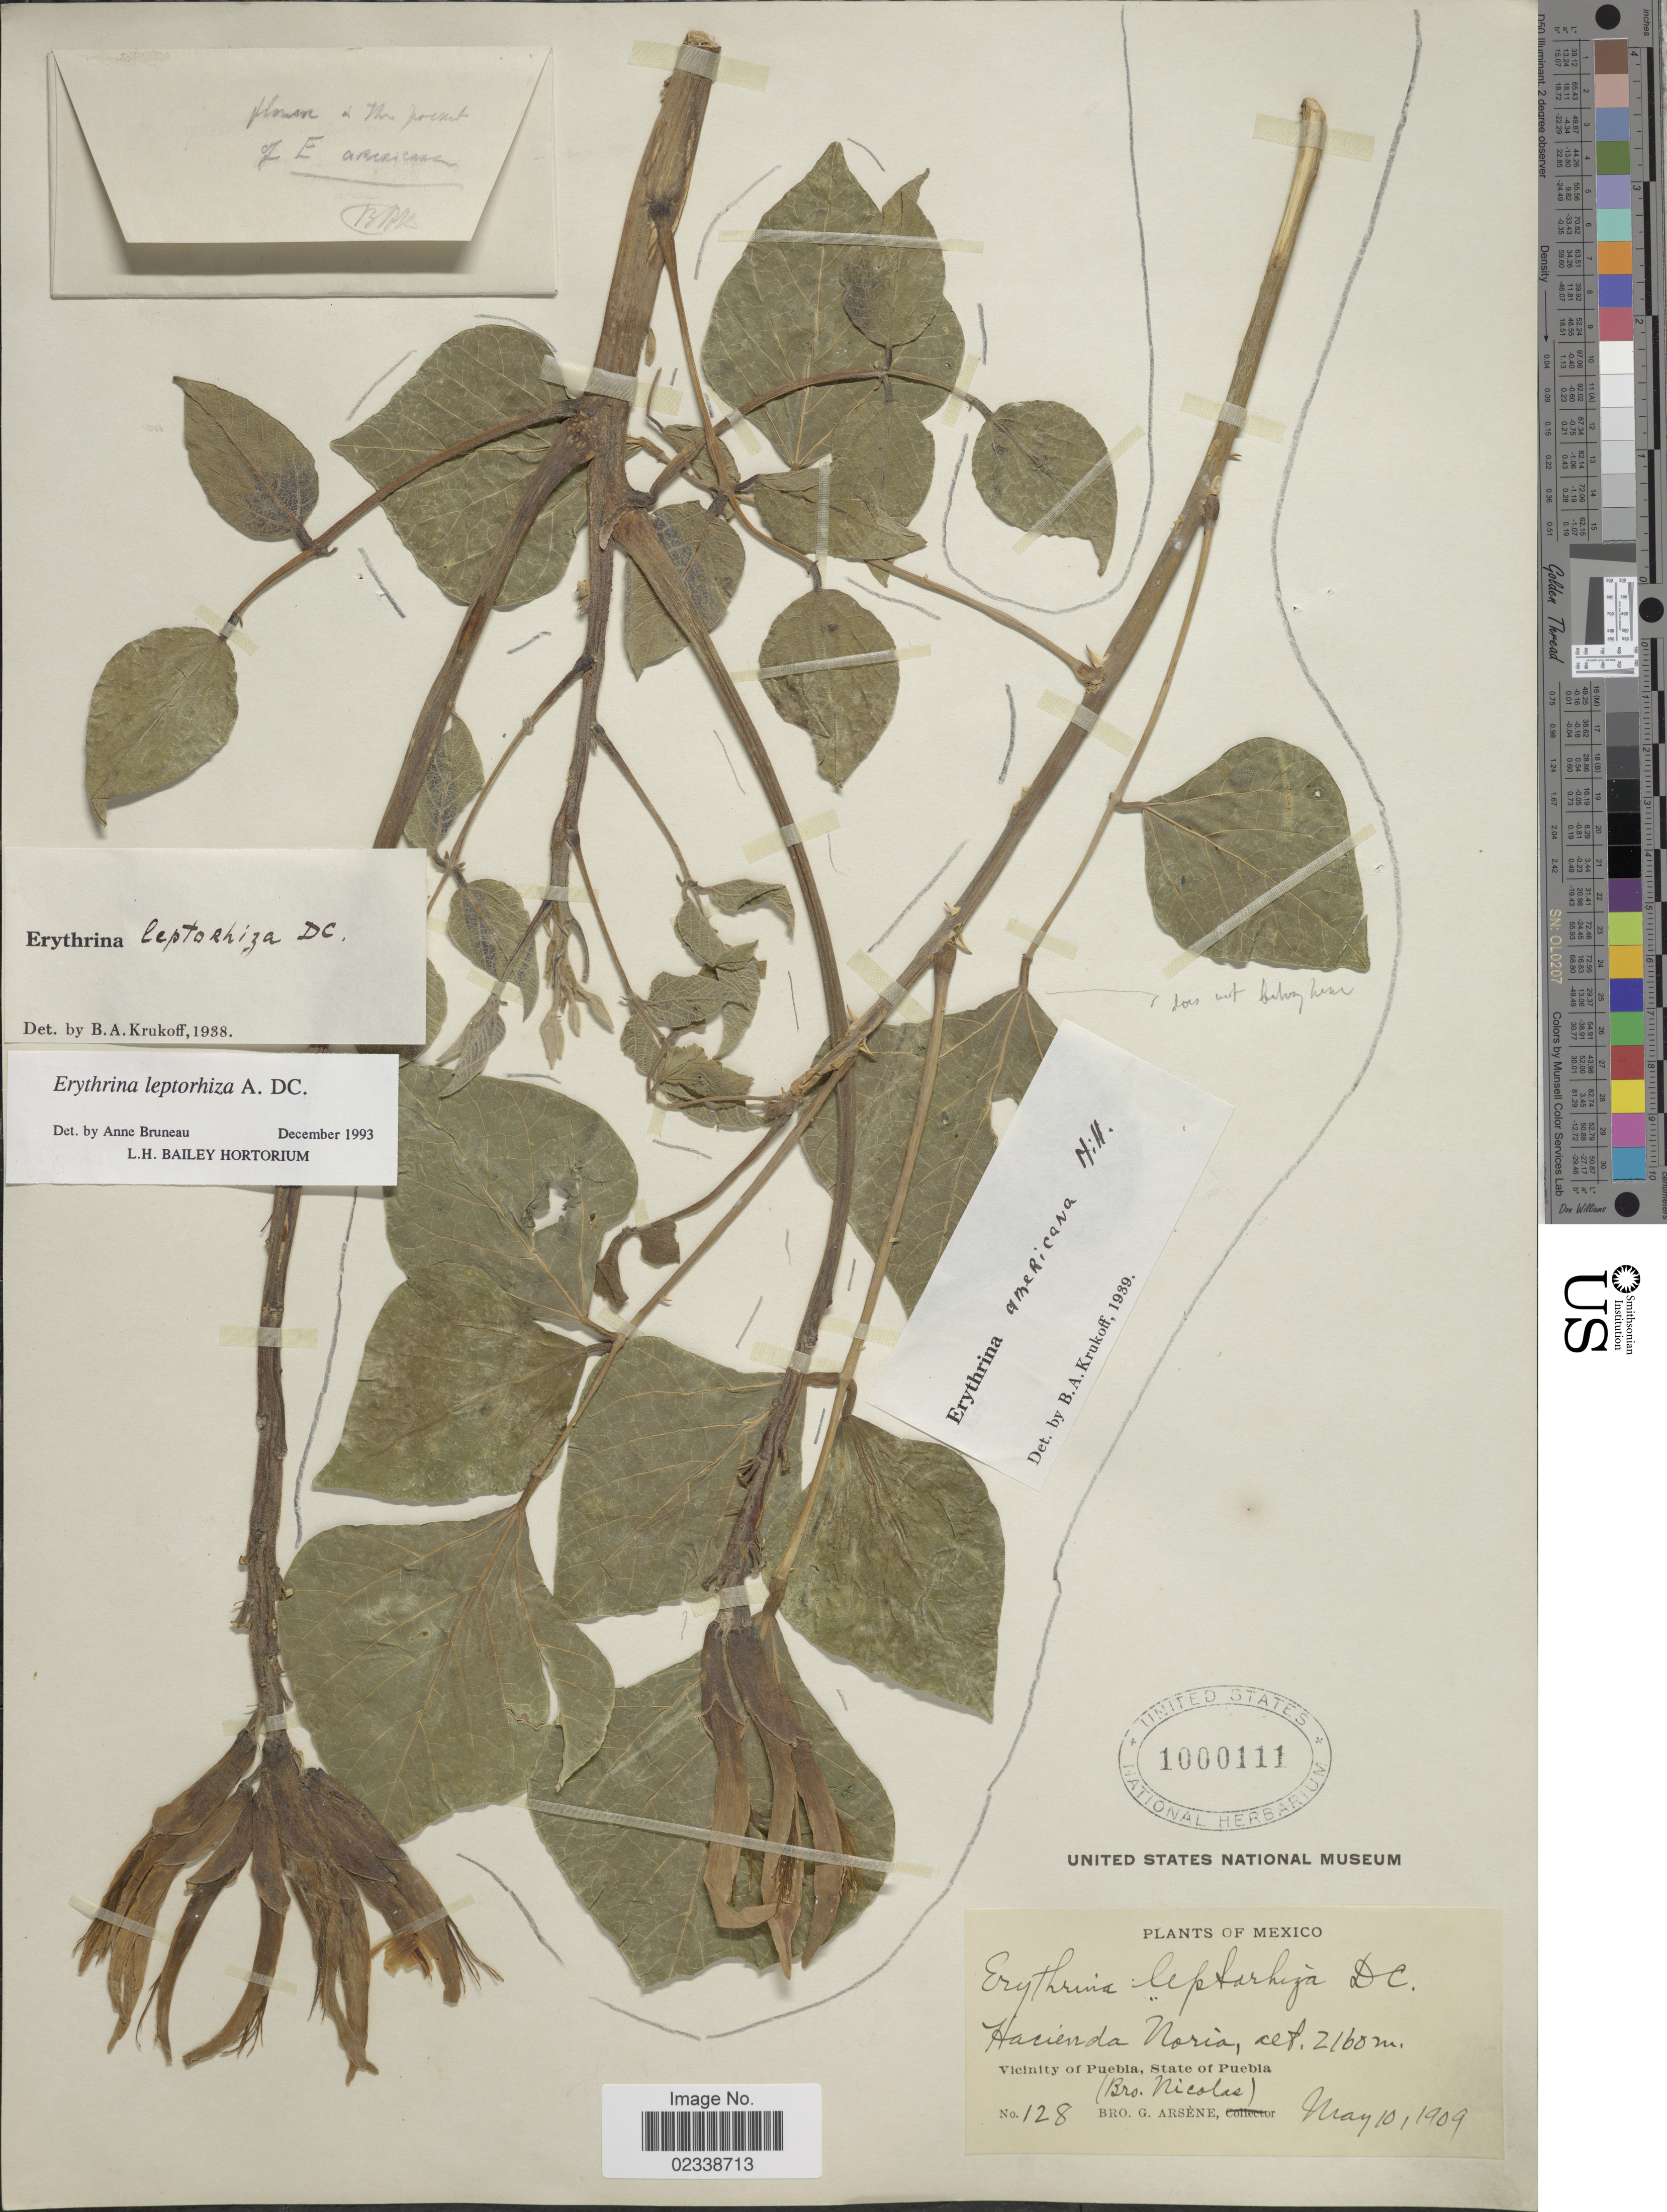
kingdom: Plantae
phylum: Tracheophyta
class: Magnoliopsida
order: Fabales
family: Fabaceae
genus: Erythrina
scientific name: Erythrina leptorhiza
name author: Moc. & Sessé ex DC.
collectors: Bro. Nicolas & Bro. G. Arsène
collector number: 128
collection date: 1909-05-10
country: Mexico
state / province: Puebla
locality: Hacienda Noria, Vicinity of Puebla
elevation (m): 2160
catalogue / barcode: US 1000111